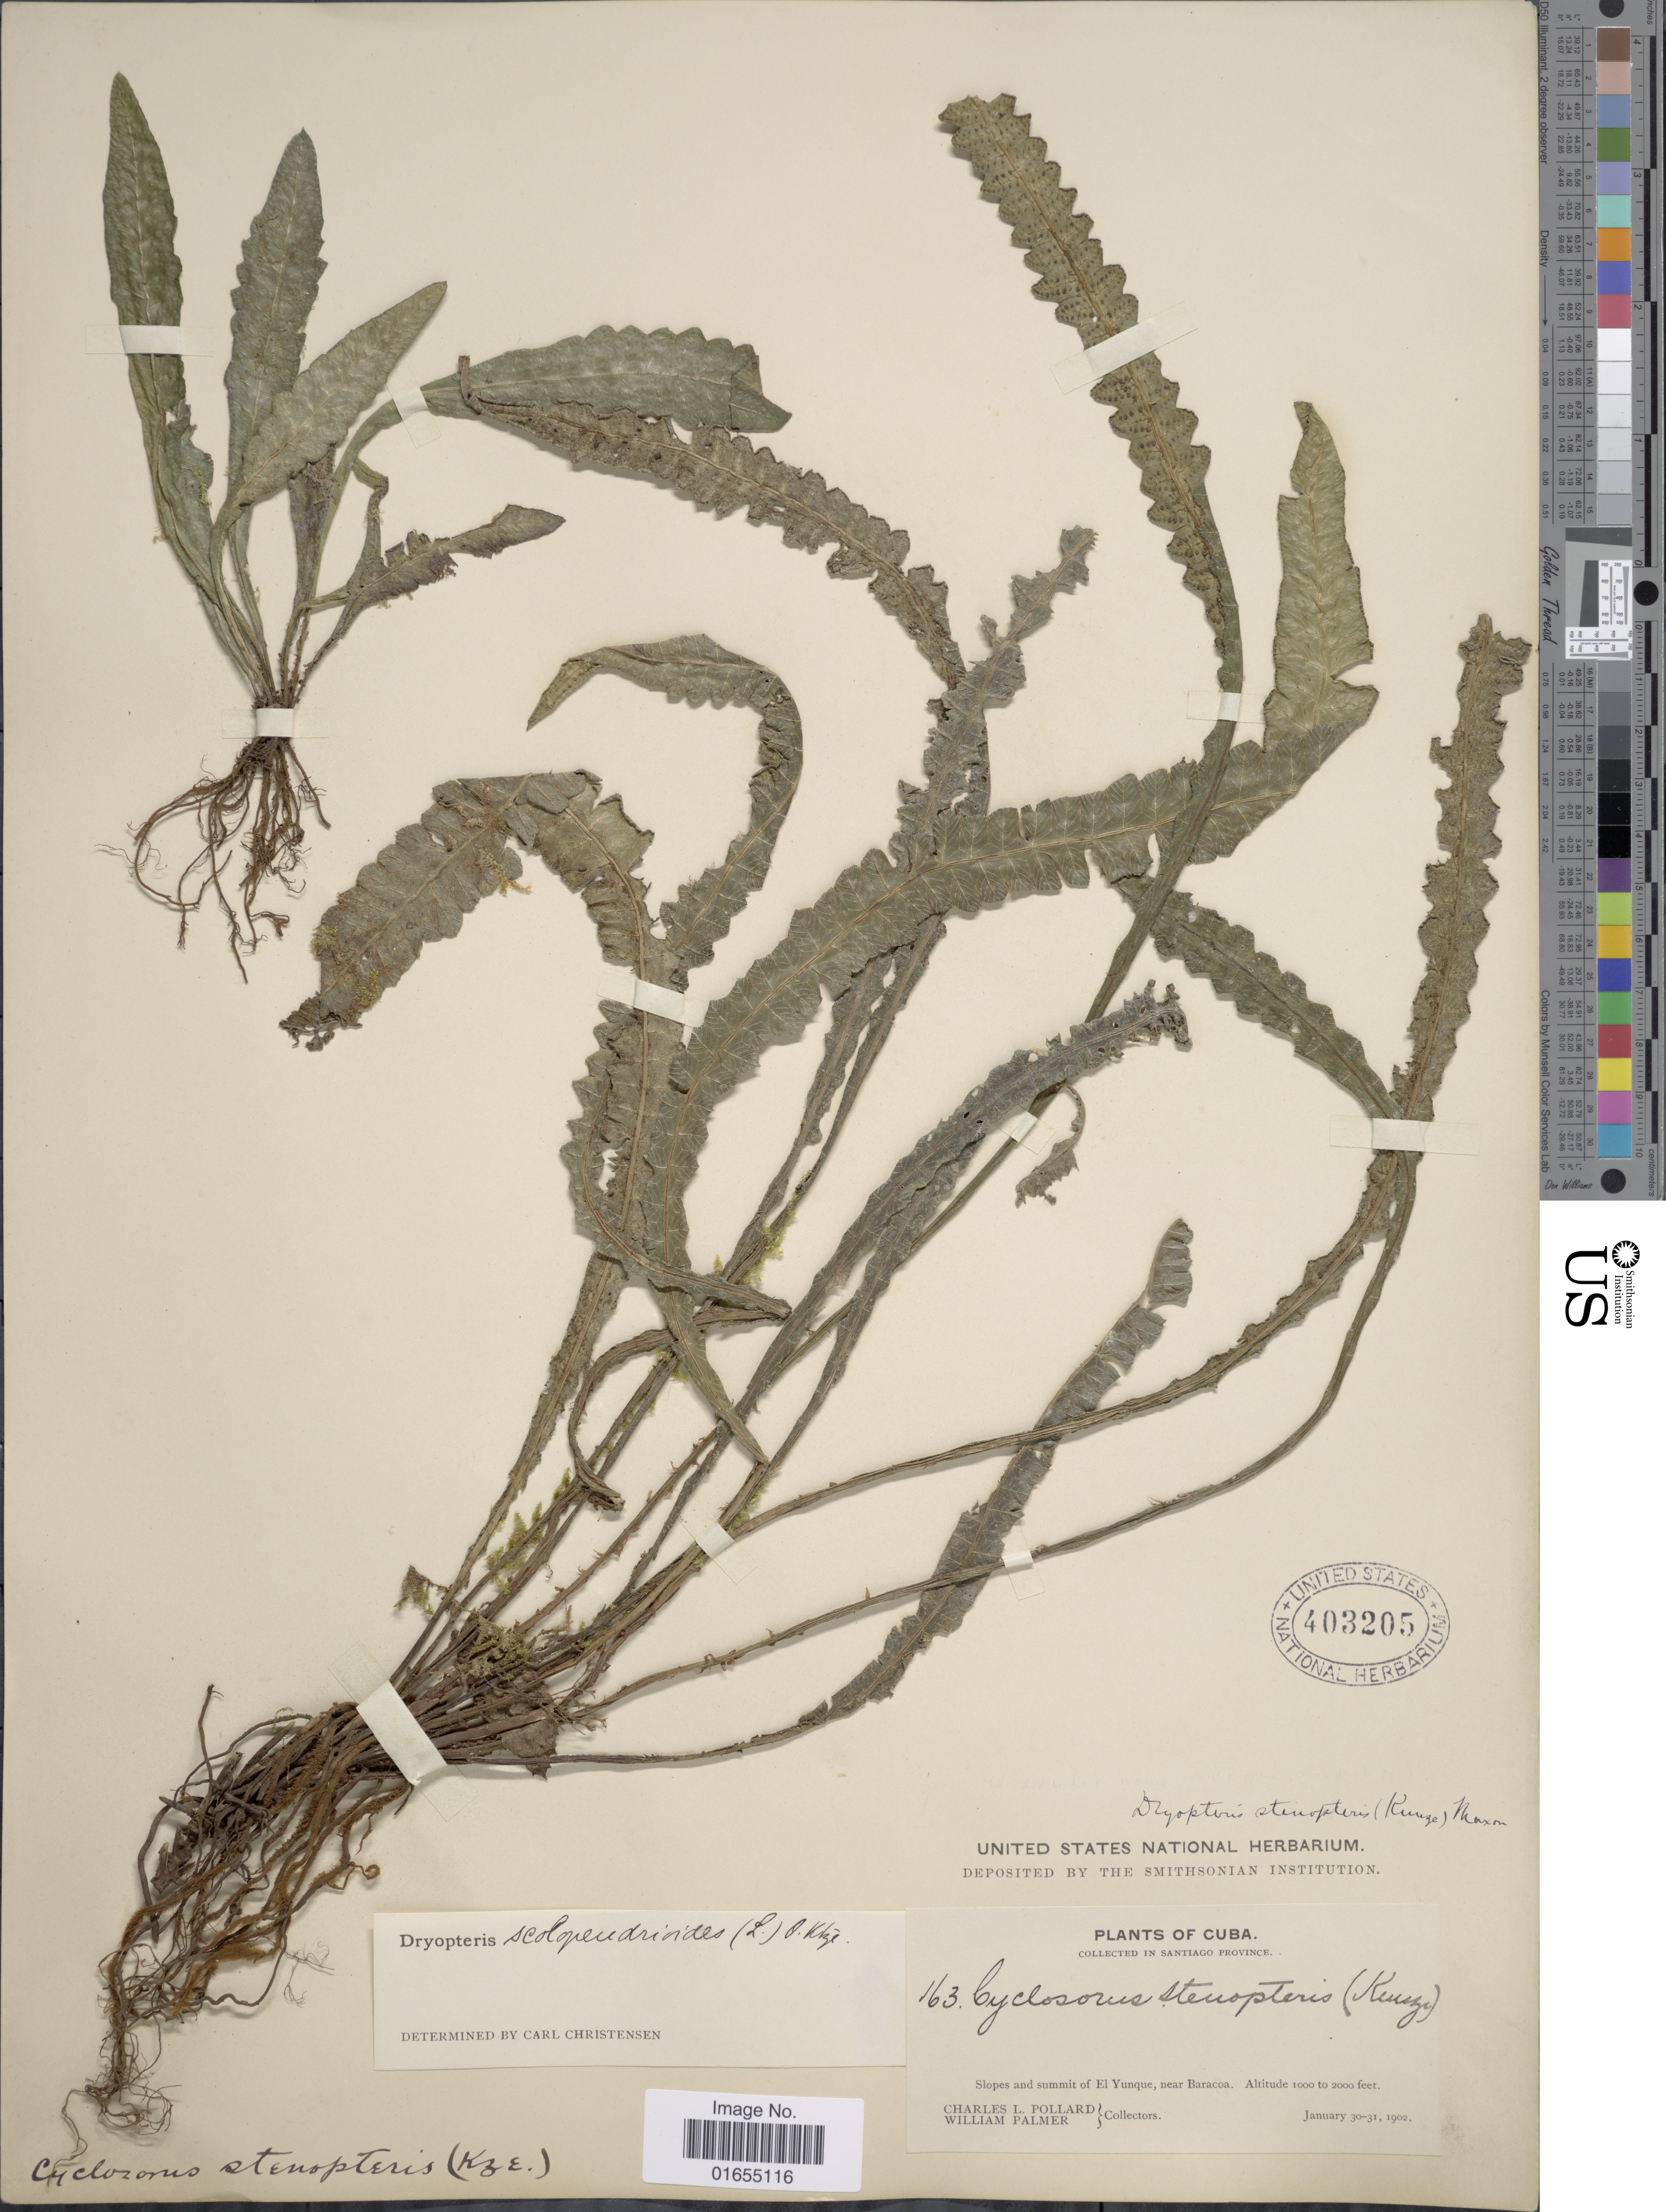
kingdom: Plantae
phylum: Tracheophyta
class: Polypodiopsida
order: Polypodiales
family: Thelypteridaceae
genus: Goniopteris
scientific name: Goniopteris scolopendrioides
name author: (L.) C. Presl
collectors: C. L. Pollard & W. Palmer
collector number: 163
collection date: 1902-01-30/1902-01-31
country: Cuba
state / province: Santiago de Cuba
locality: Slopes and summit of El Yunque, near Baracoa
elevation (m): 305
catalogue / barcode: US 403205